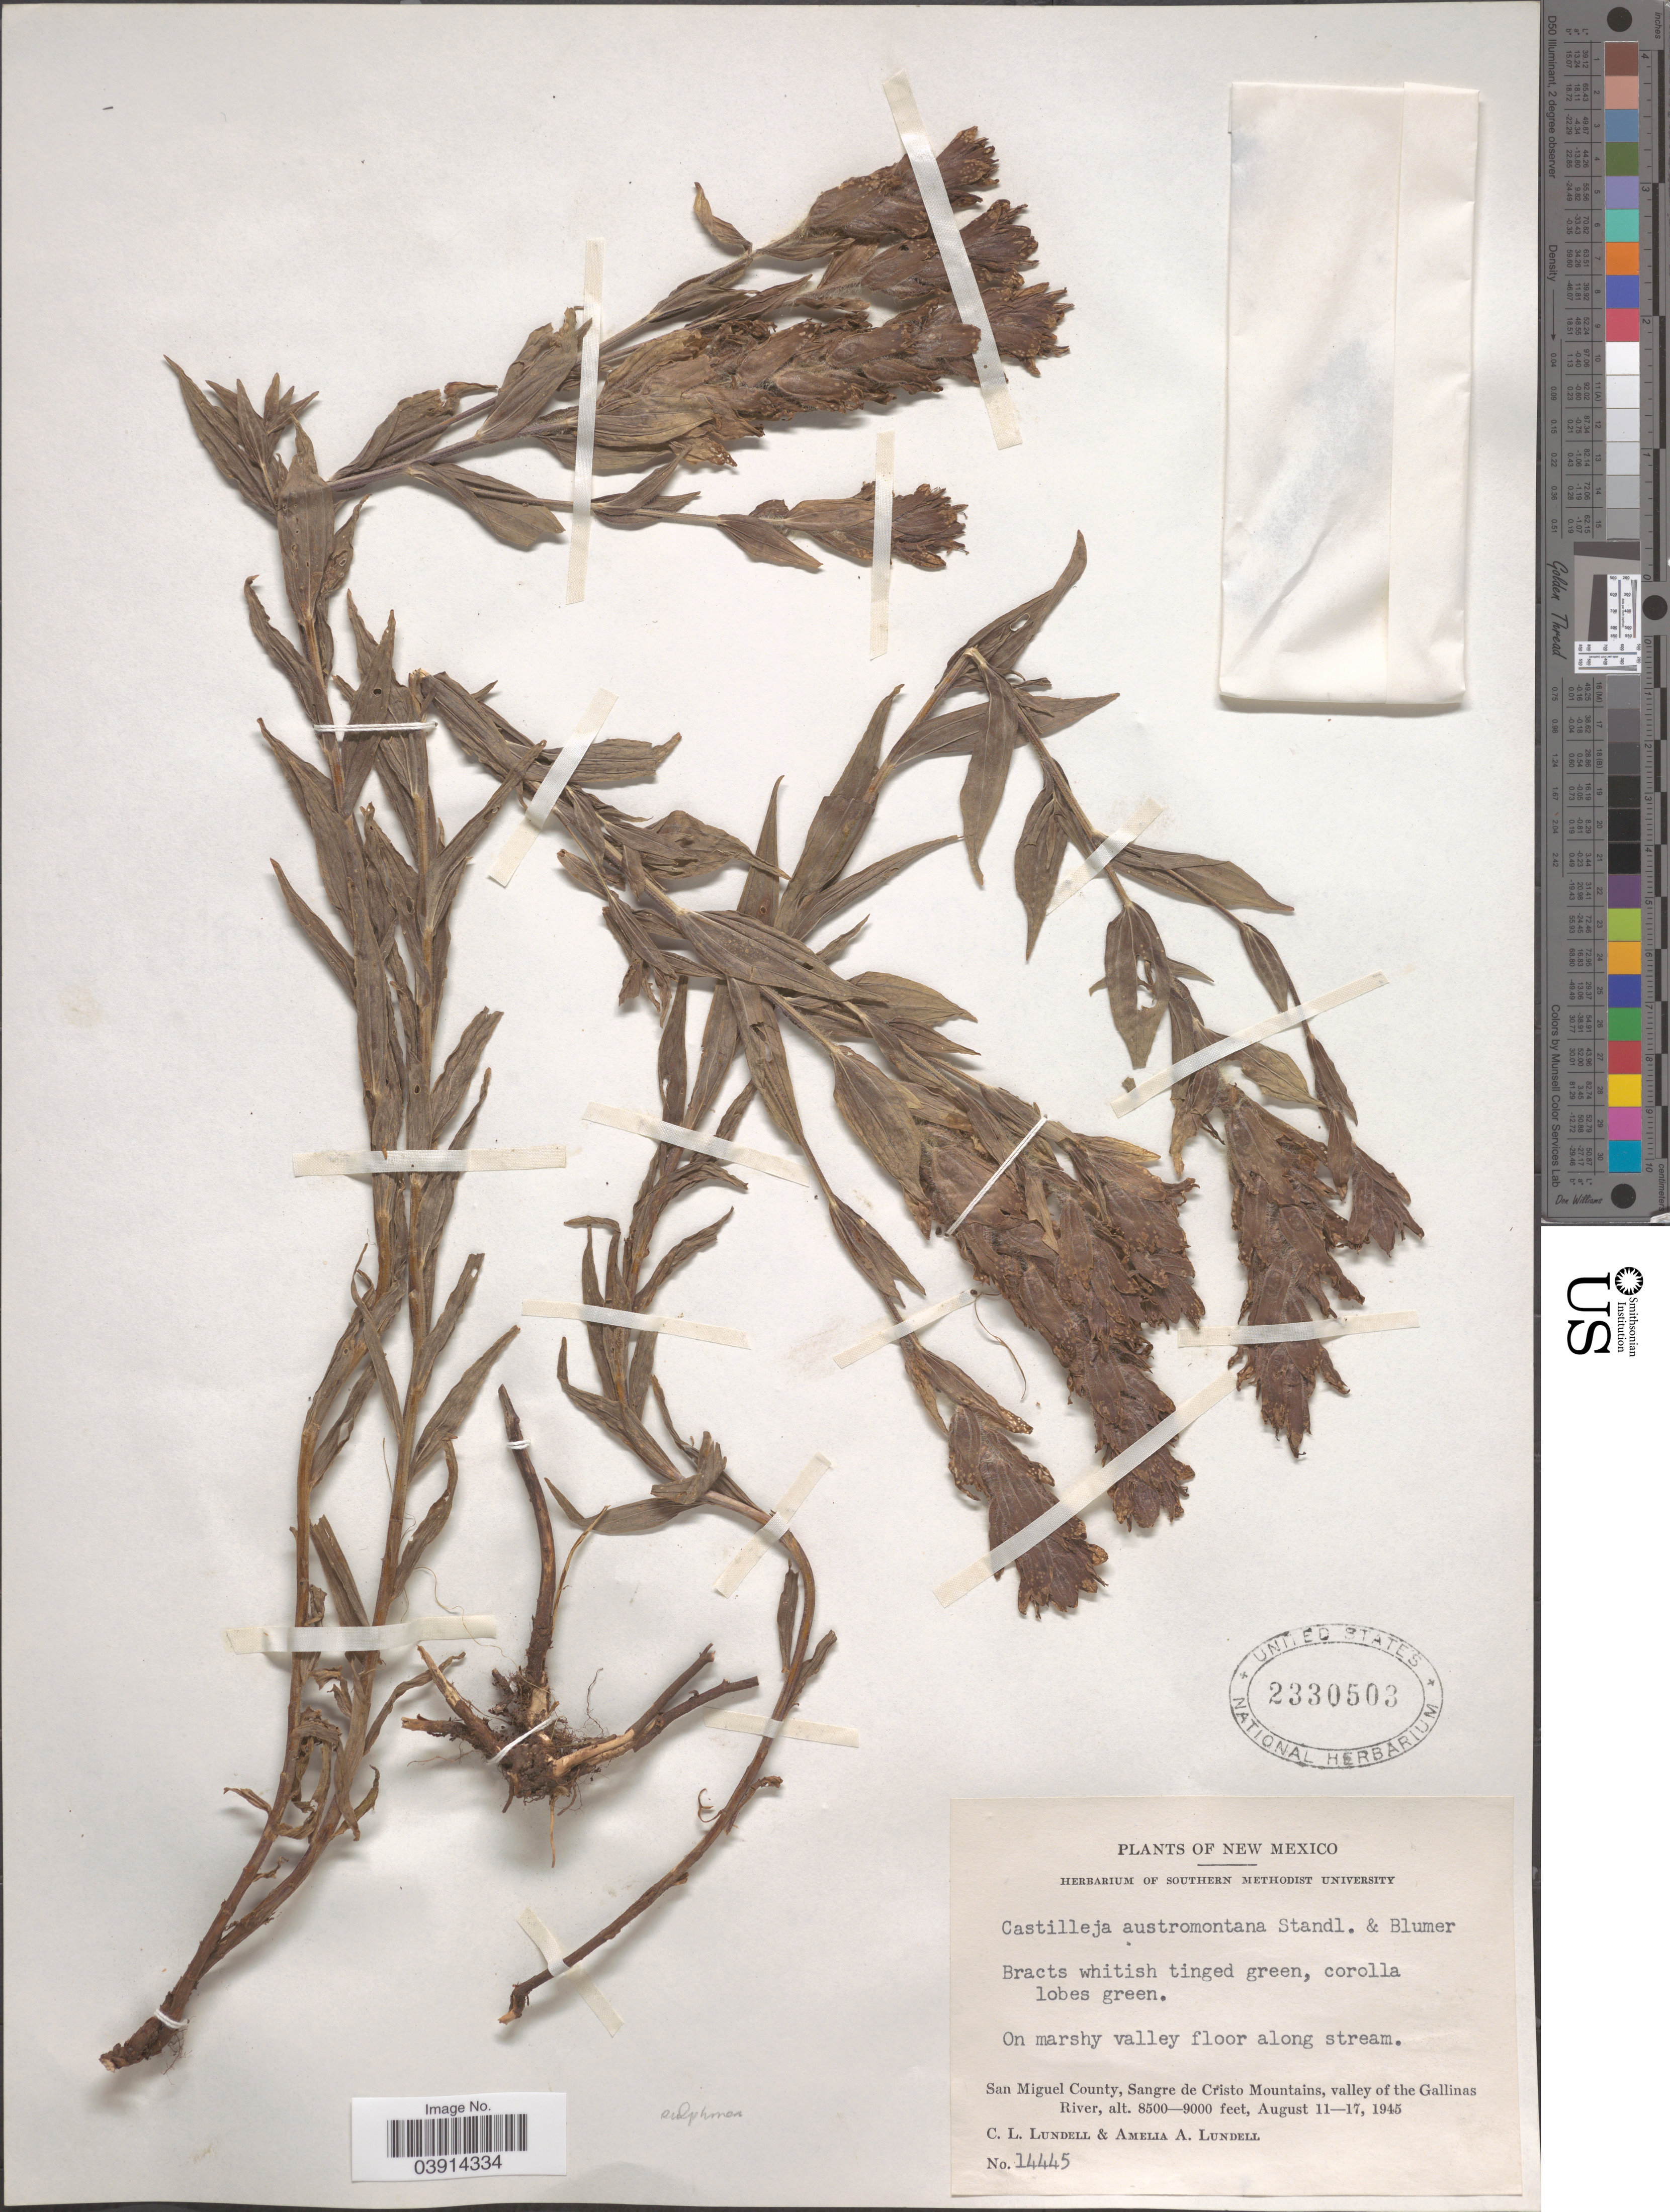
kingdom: Plantae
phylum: Tracheophyta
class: Magnoliopsida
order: Lamiales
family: Orobanchaceae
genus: Castilleja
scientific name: Castilleja sulphurea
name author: Rydb.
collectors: C. L. Lundell & A. A. Lundell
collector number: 14445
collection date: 1945-08-11/1945-08-17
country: United States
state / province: New Mexico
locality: San Miguel County, Sangre de Cristo Mountains, valley of the Gallinas River.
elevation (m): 2591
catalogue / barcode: US 2330503